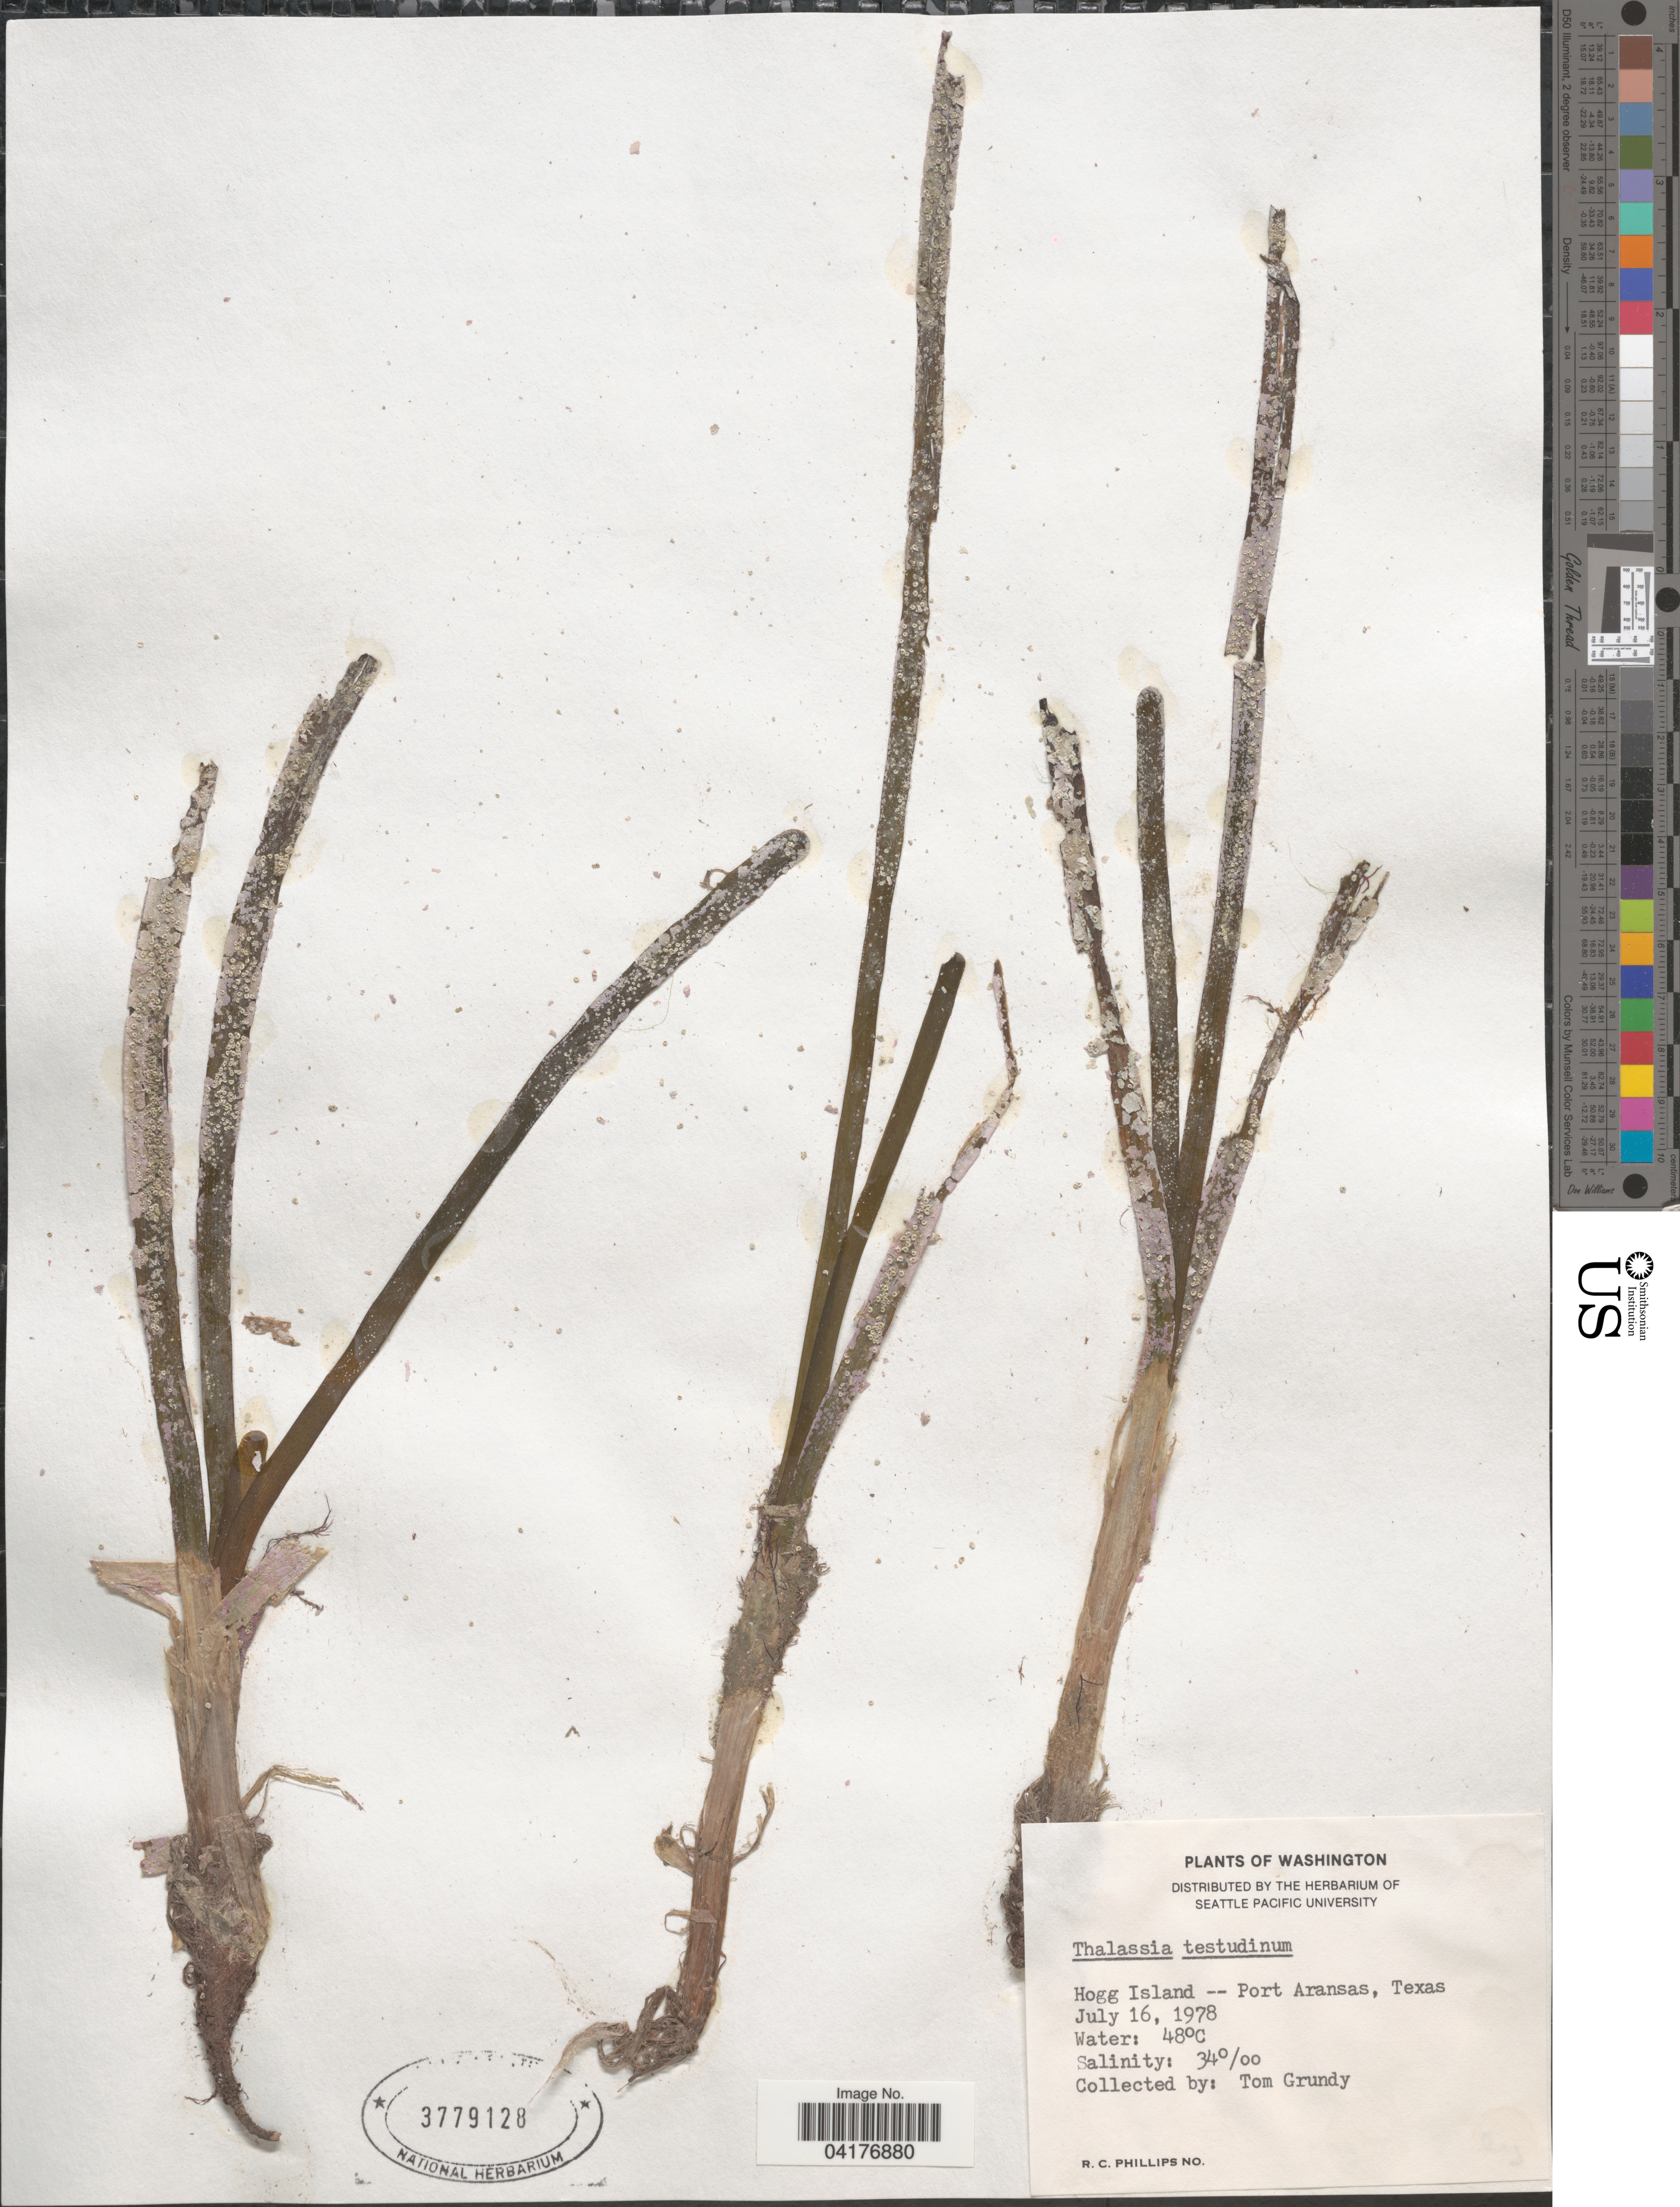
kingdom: Plantae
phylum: Tracheophyta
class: Liliopsida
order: Alismatales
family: Hydrocharitaceae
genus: Thalassia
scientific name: Thalassia testudinum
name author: Banks & Sol. ex K.D. Koenig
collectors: T. Grundy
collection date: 1978-07-16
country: United States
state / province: Texas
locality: Hogg Island -- Port Aransas.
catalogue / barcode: US 3779128